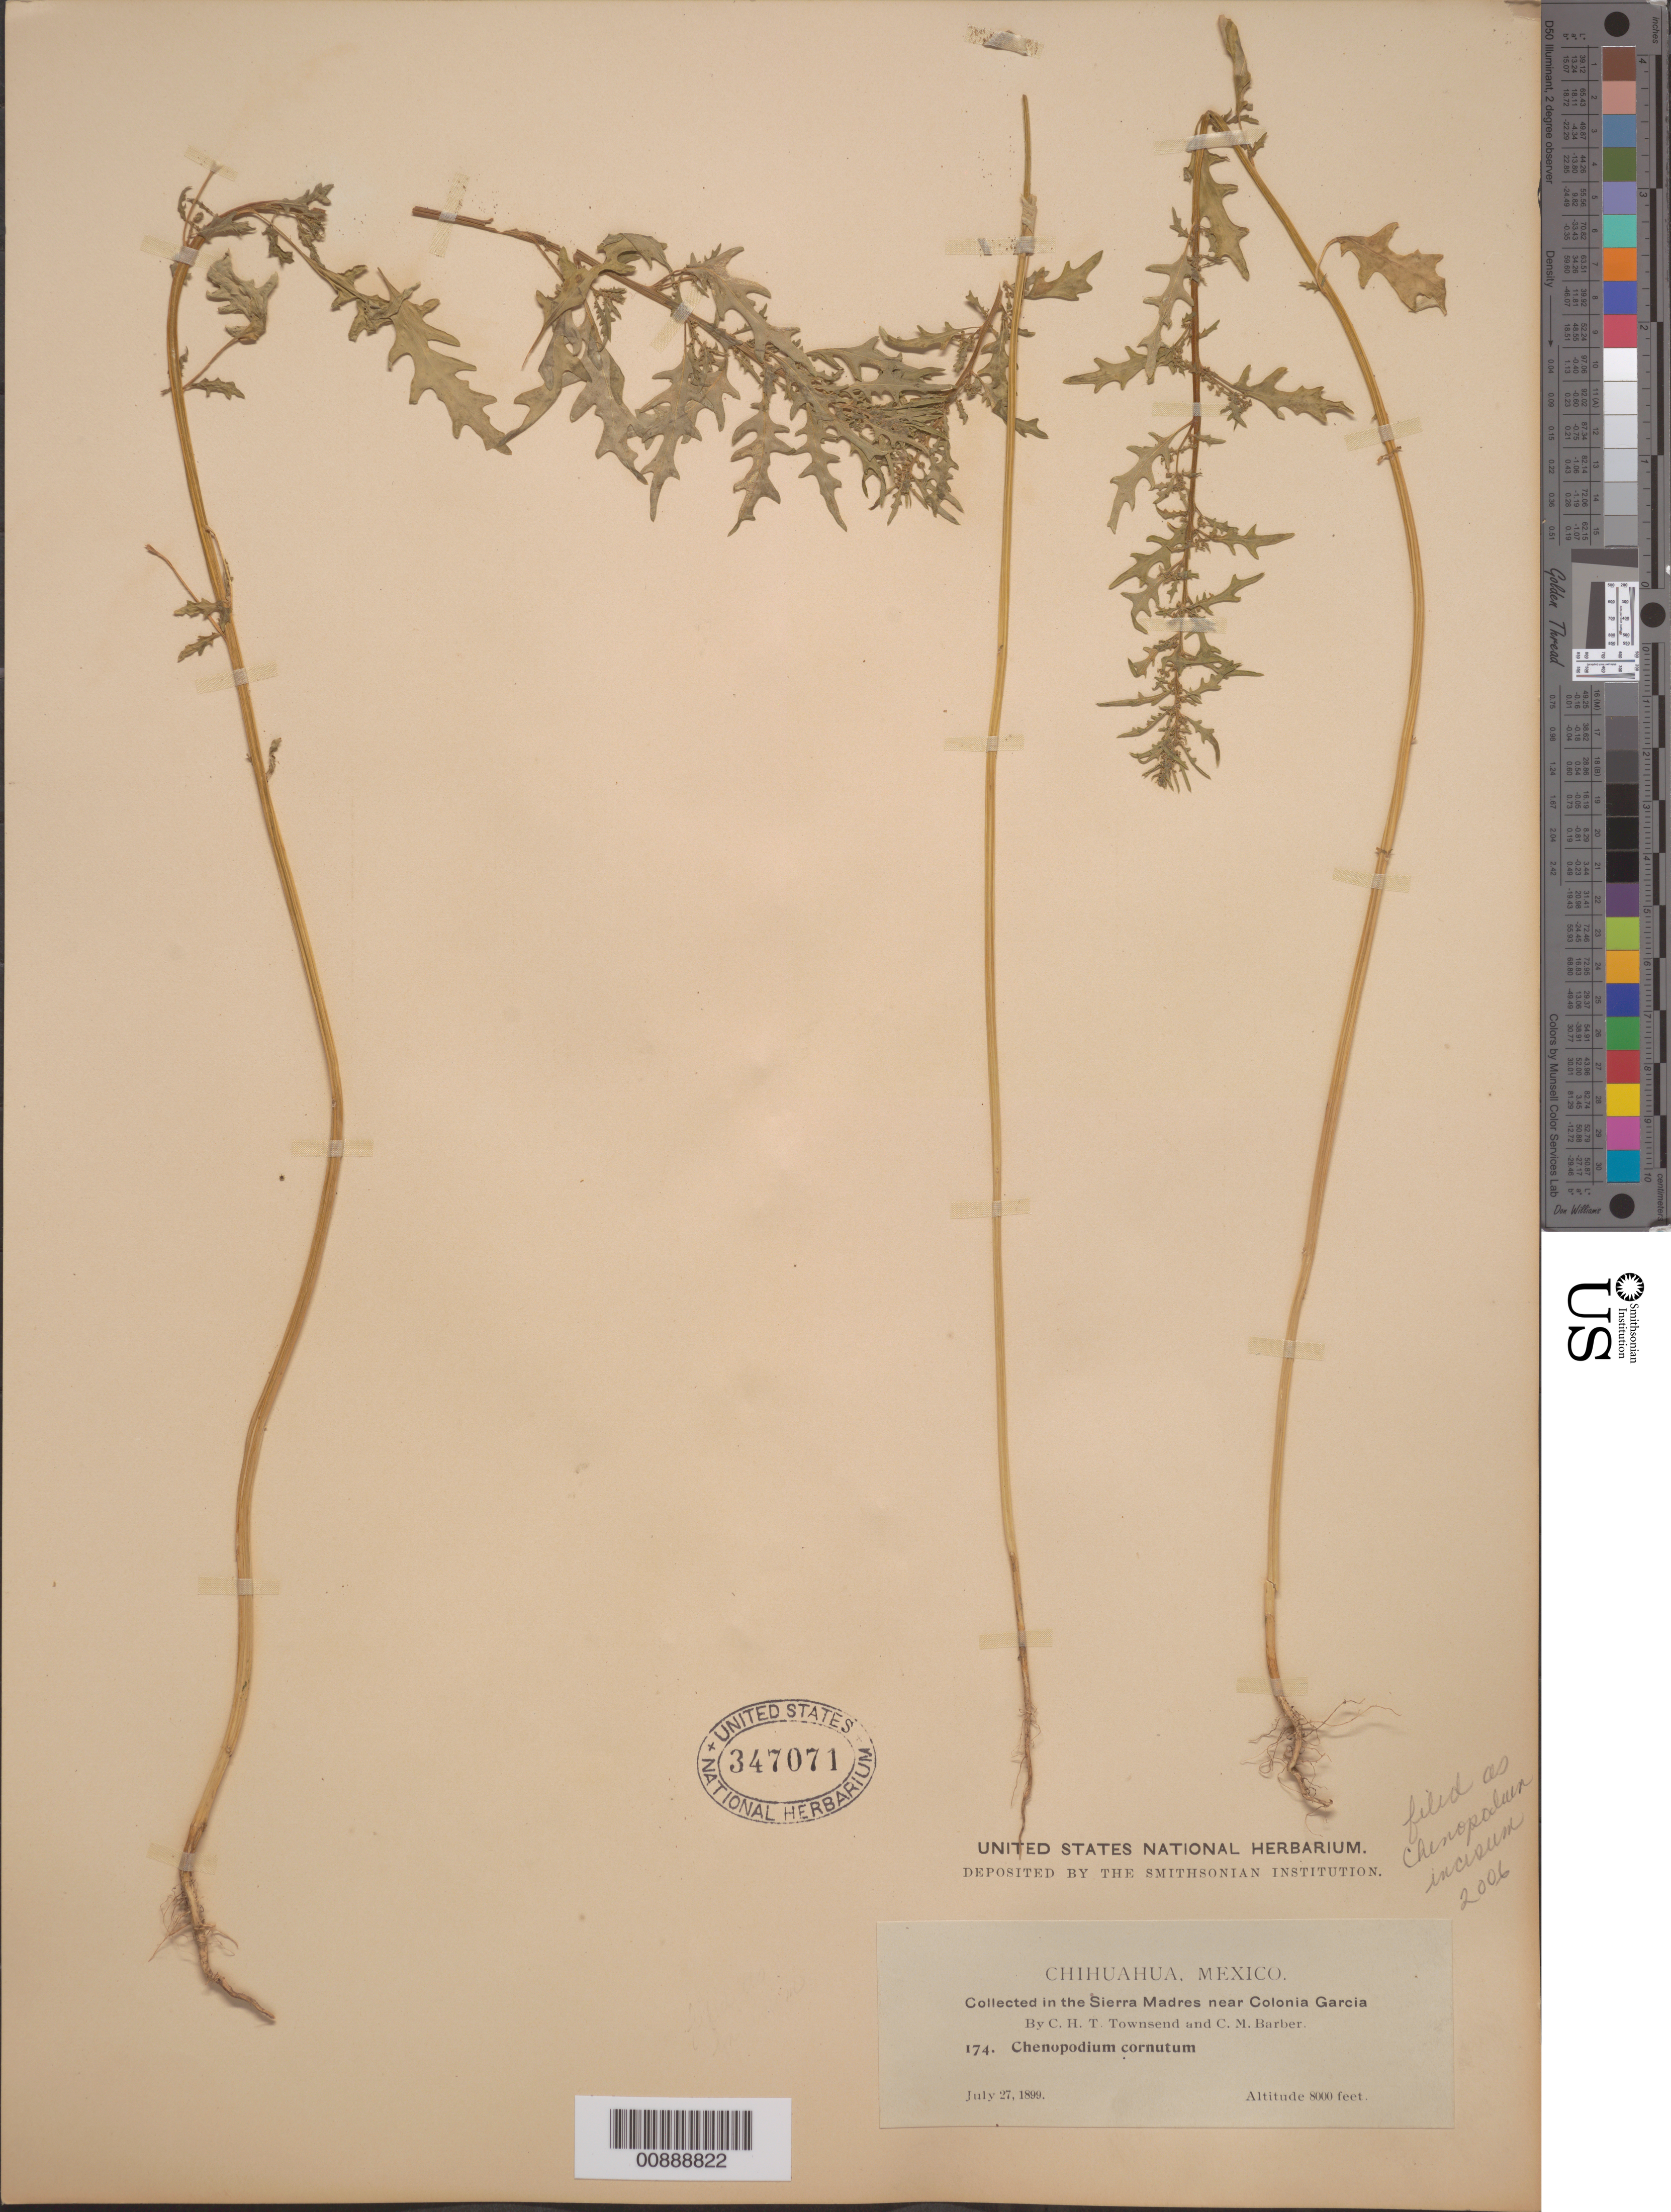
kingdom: Plantae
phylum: Tracheophyta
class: Magnoliopsida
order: Caryophyllales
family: Amaranthaceae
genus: Chenopodium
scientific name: Chenopodium incisum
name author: Poir.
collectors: C. H. T. Townsend & C. Barber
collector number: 174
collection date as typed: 27 Jul 1899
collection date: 1899-07-27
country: Mexico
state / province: Chihuahua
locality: Sierra Madre near Colonia García, Chihuahua.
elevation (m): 2438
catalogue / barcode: US 347071